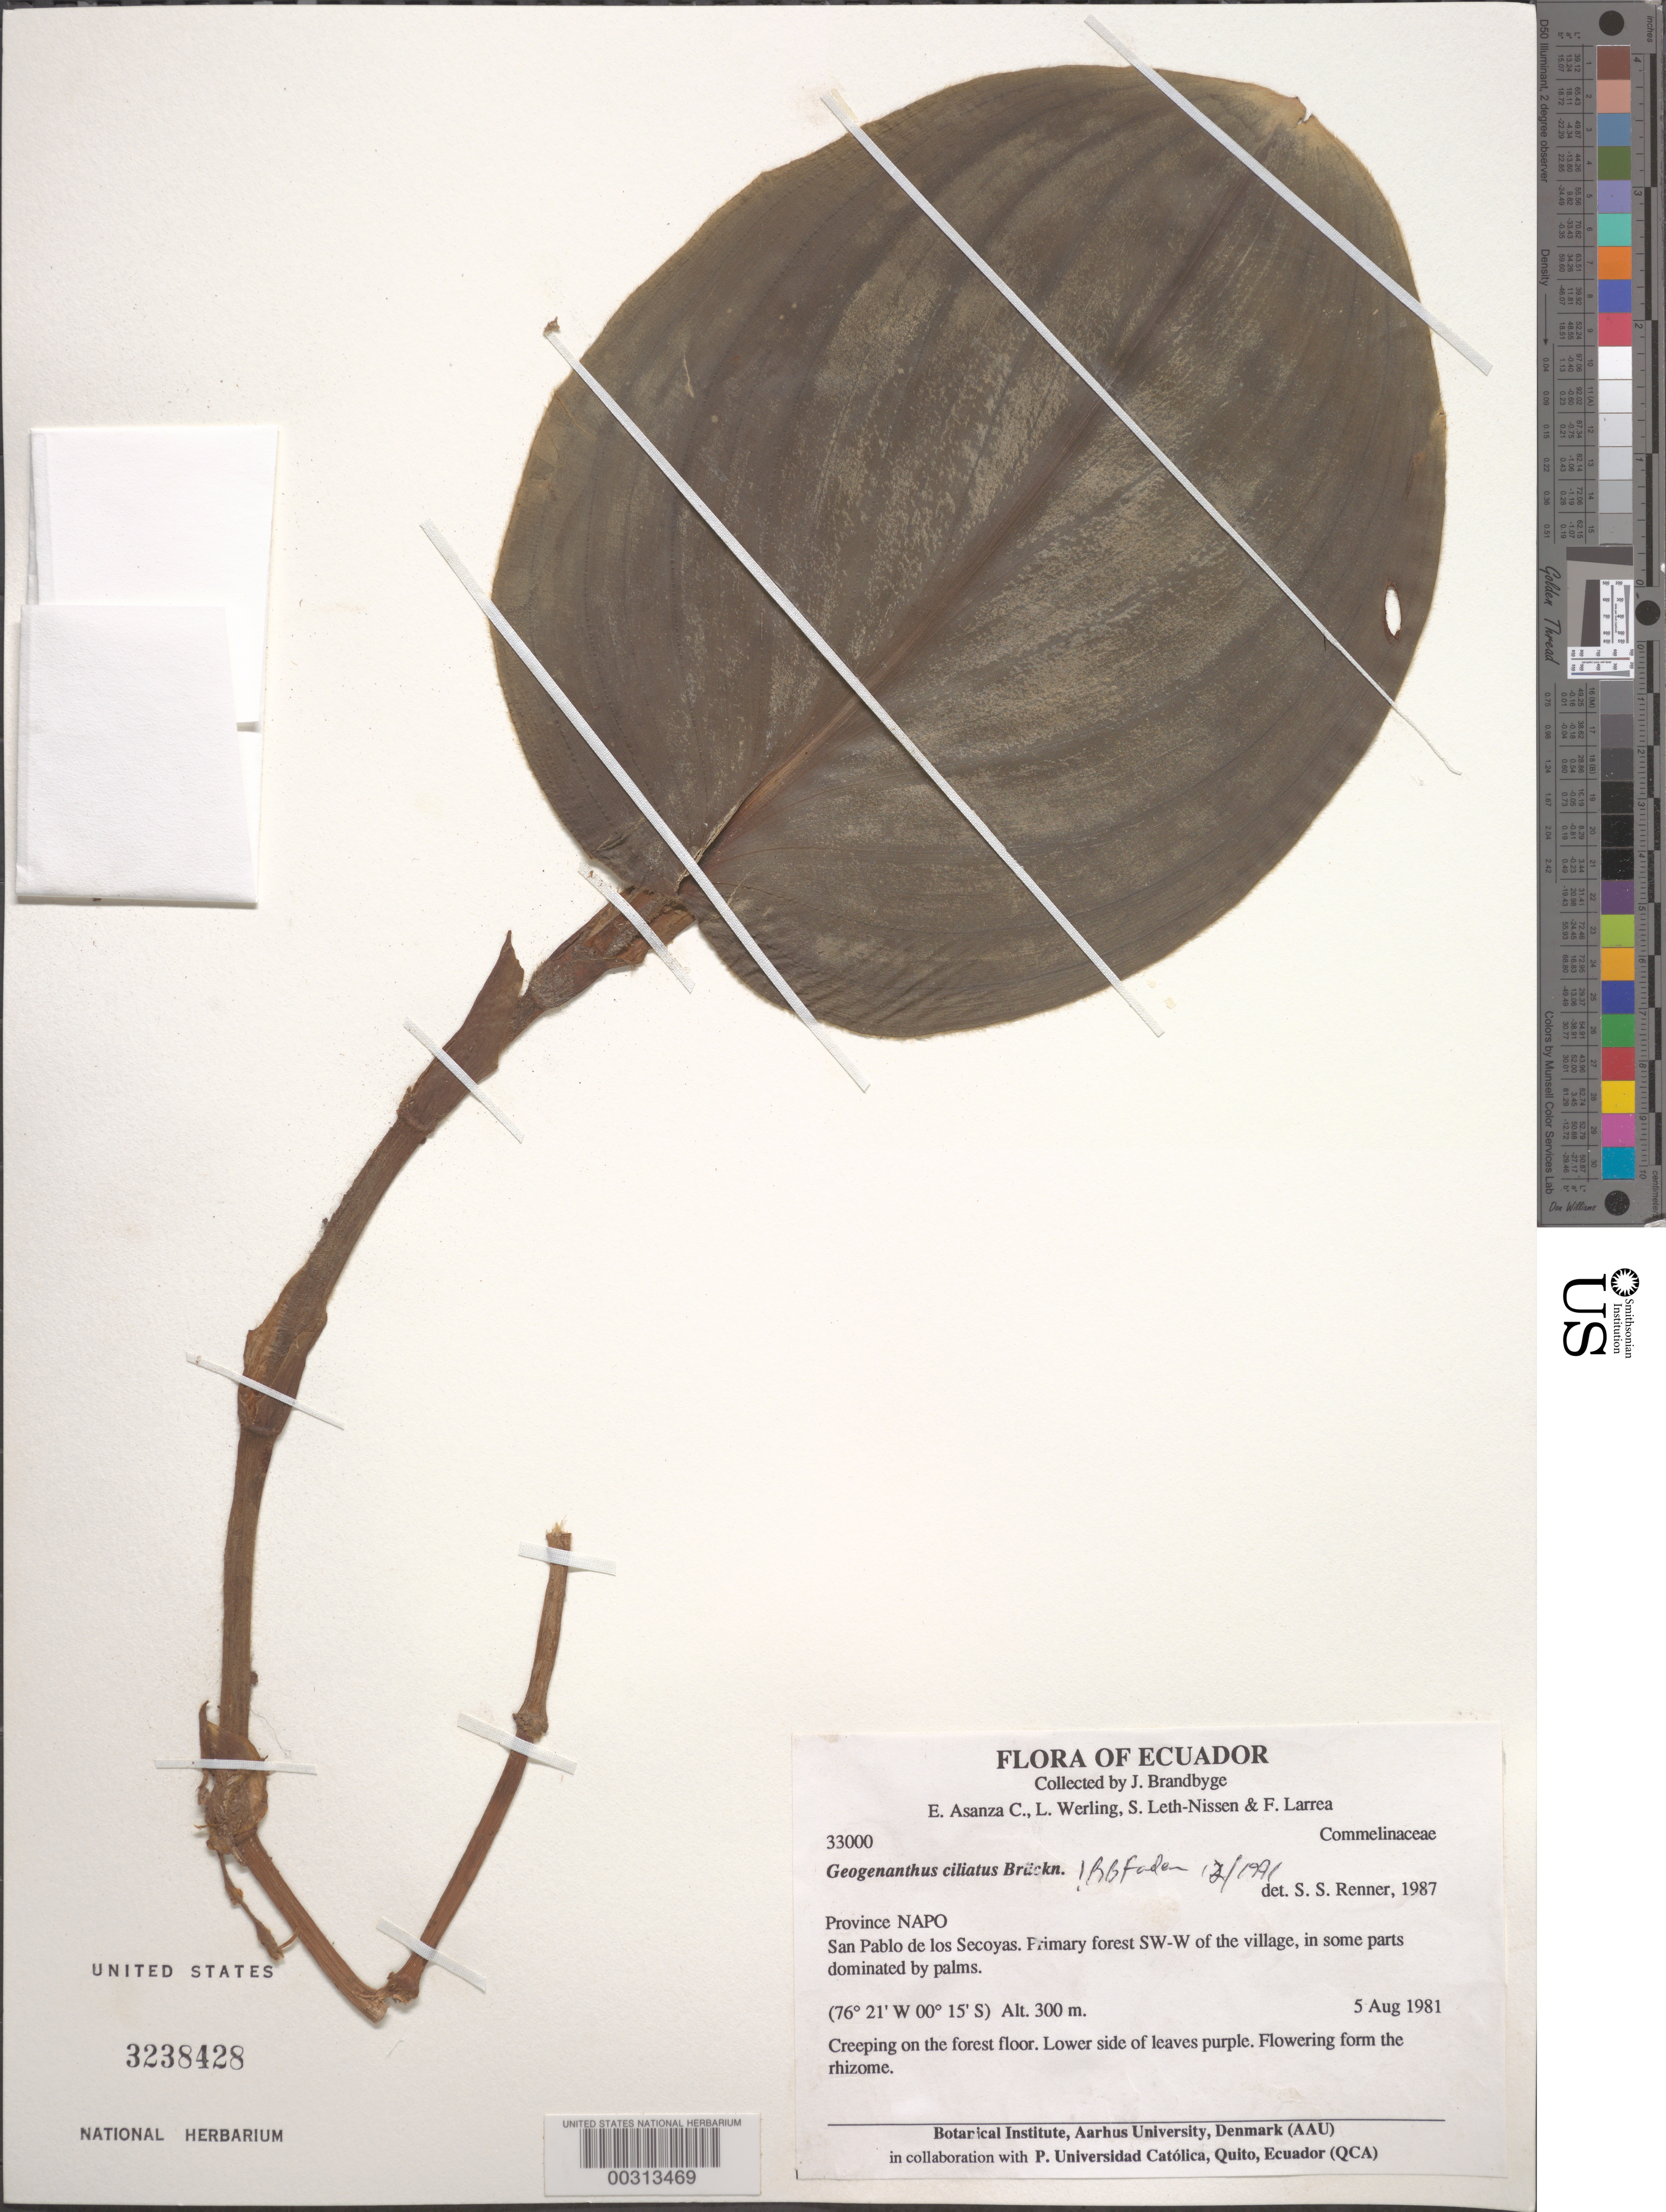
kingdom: Plantae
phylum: Tracheophyta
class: Liliopsida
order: Commelinales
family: Commelinaceae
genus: Geogenanthus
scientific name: Geogenanthus ciliatus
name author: G. Brückn.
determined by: Faden, Robert B., (US), Smithsonian Institution - National Museum of Natural History (UNITED STATES)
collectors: J. Brandbyge, E. Asanza, L. Werling, S. Leth-Nissen & F. Larrea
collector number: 33000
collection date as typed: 05 Aug 1981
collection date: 1981-08-05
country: Ecuador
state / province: Napo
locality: San Pablo de los secoyas.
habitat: Primary forest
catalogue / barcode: US 3238428